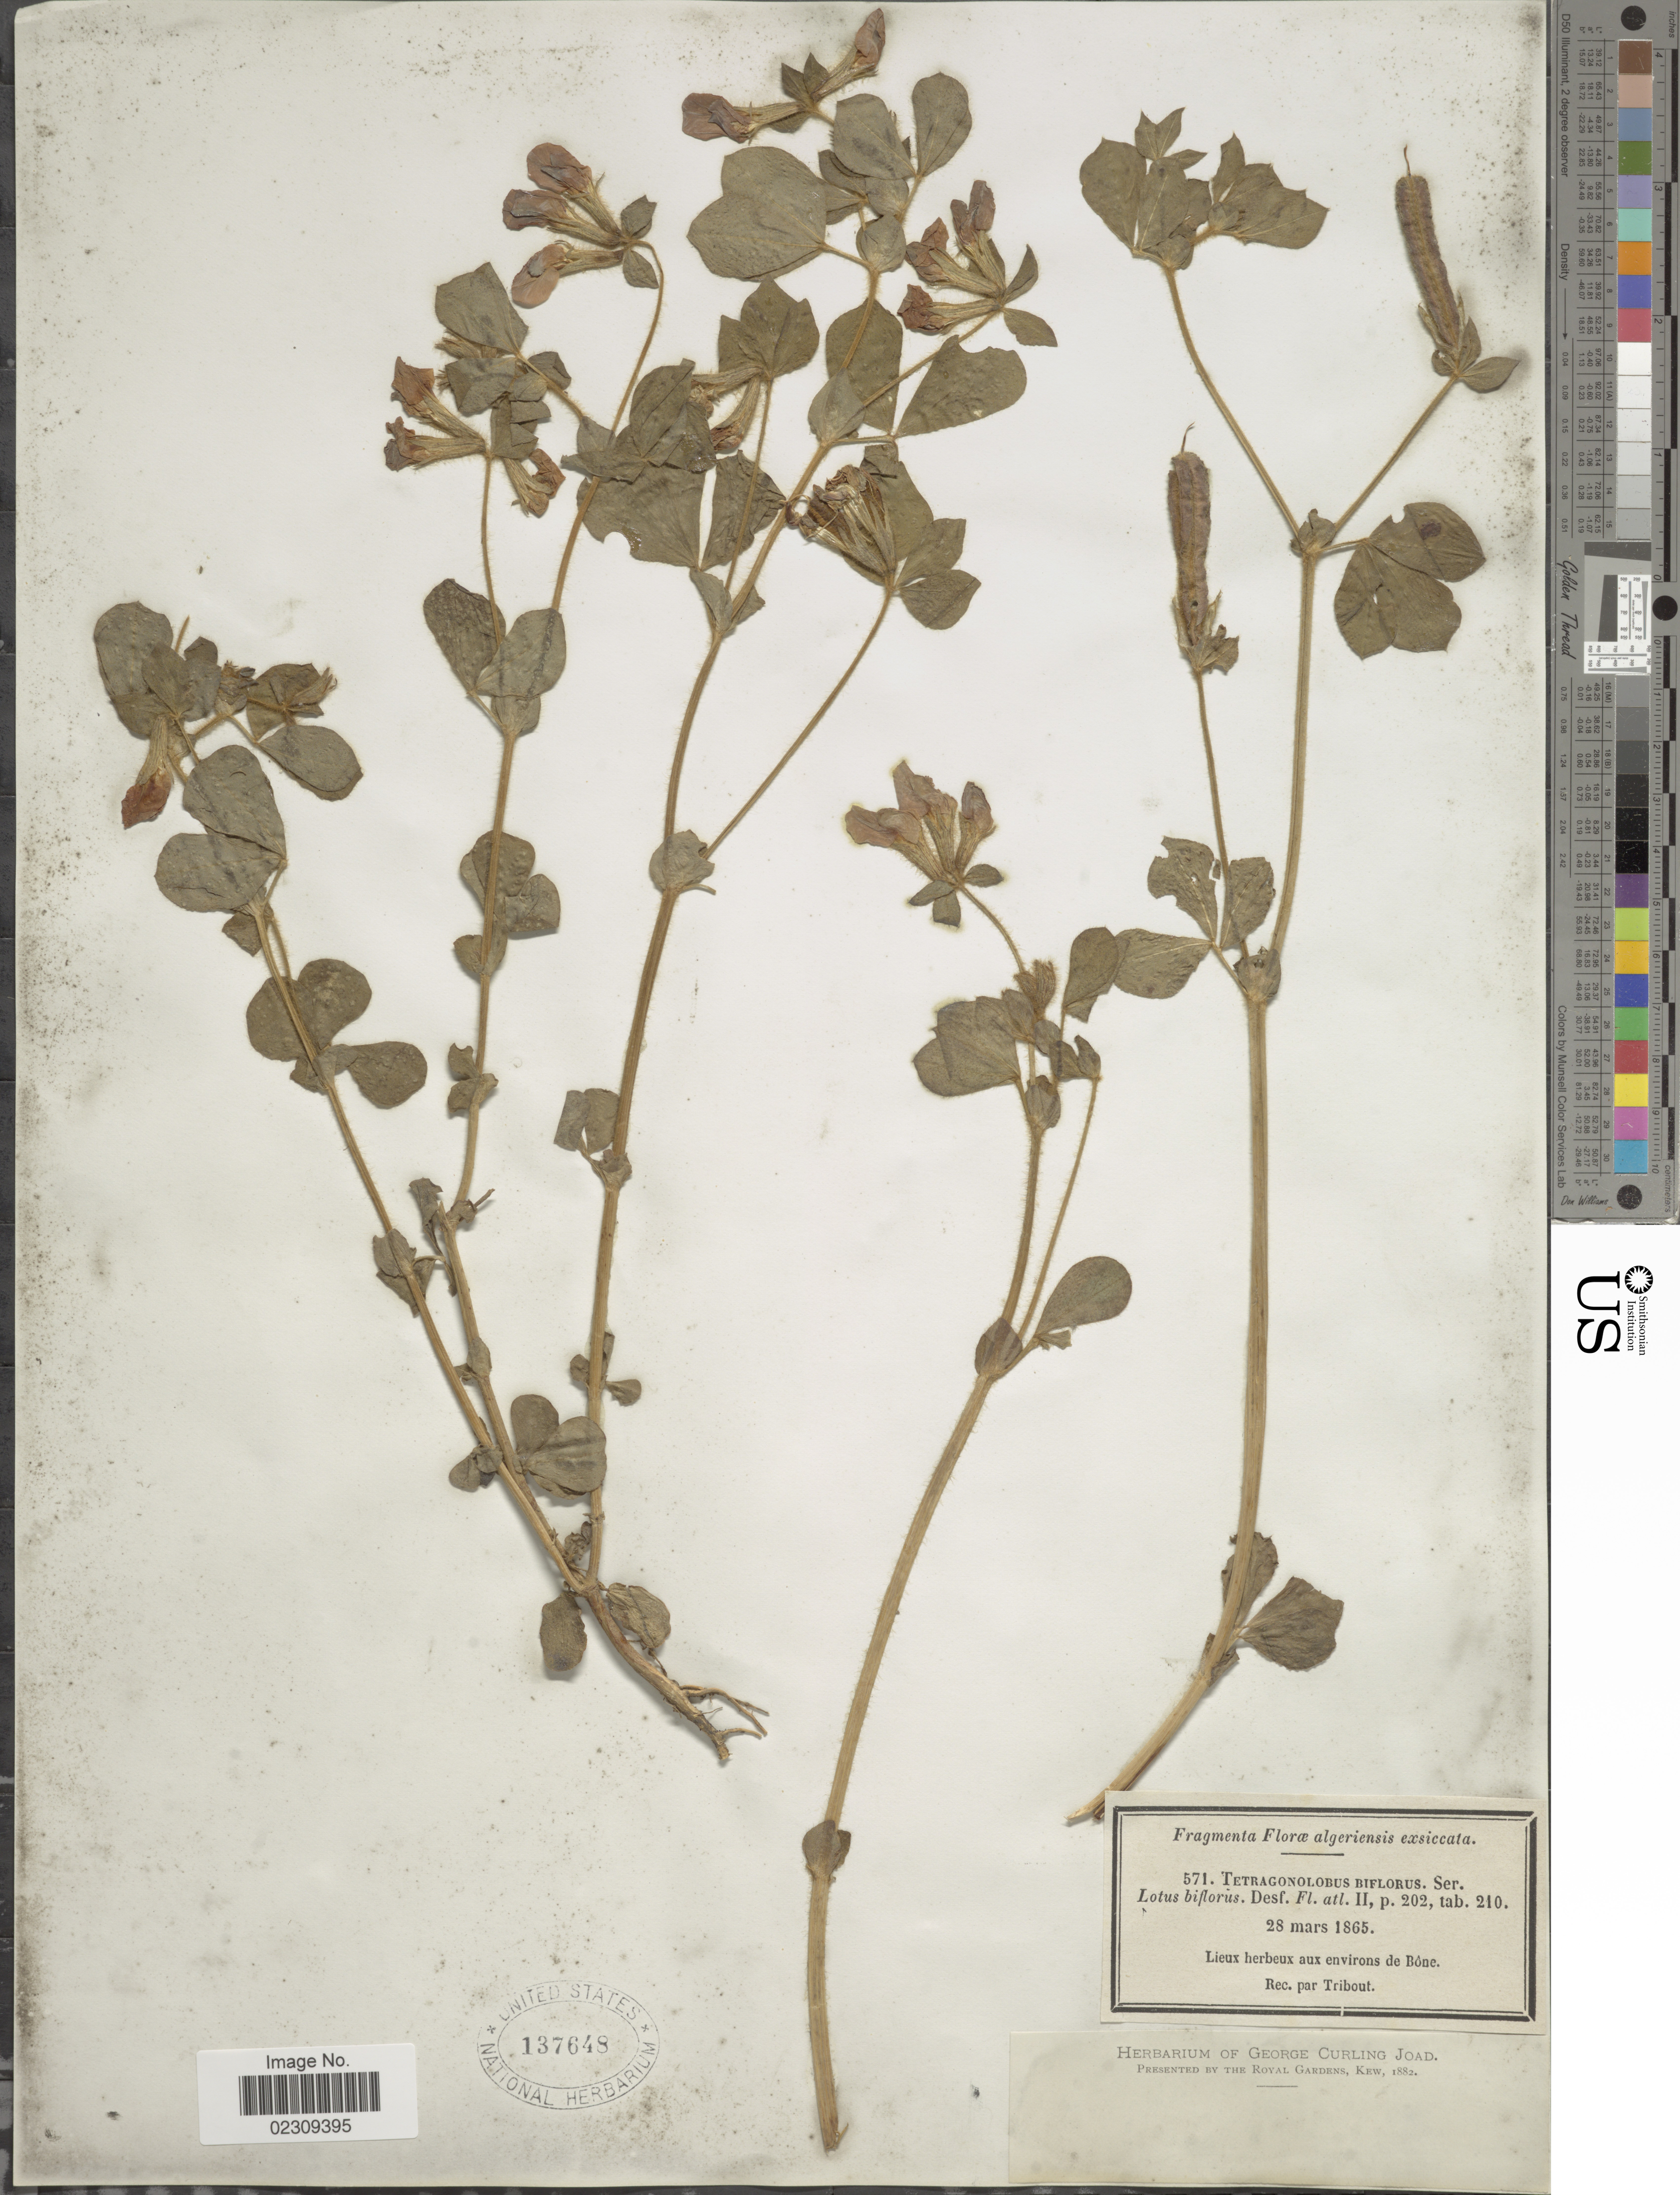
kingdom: Plantae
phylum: Tracheophyta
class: Magnoliopsida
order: Fabales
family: Fabaceae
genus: Tetragonolobus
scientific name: Tetragonolobus biflorus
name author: (Desr.) DC.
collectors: ex herb. George Curling Joad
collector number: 571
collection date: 1865-03-28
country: Algeria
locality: Environs de Bone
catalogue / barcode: US 137648